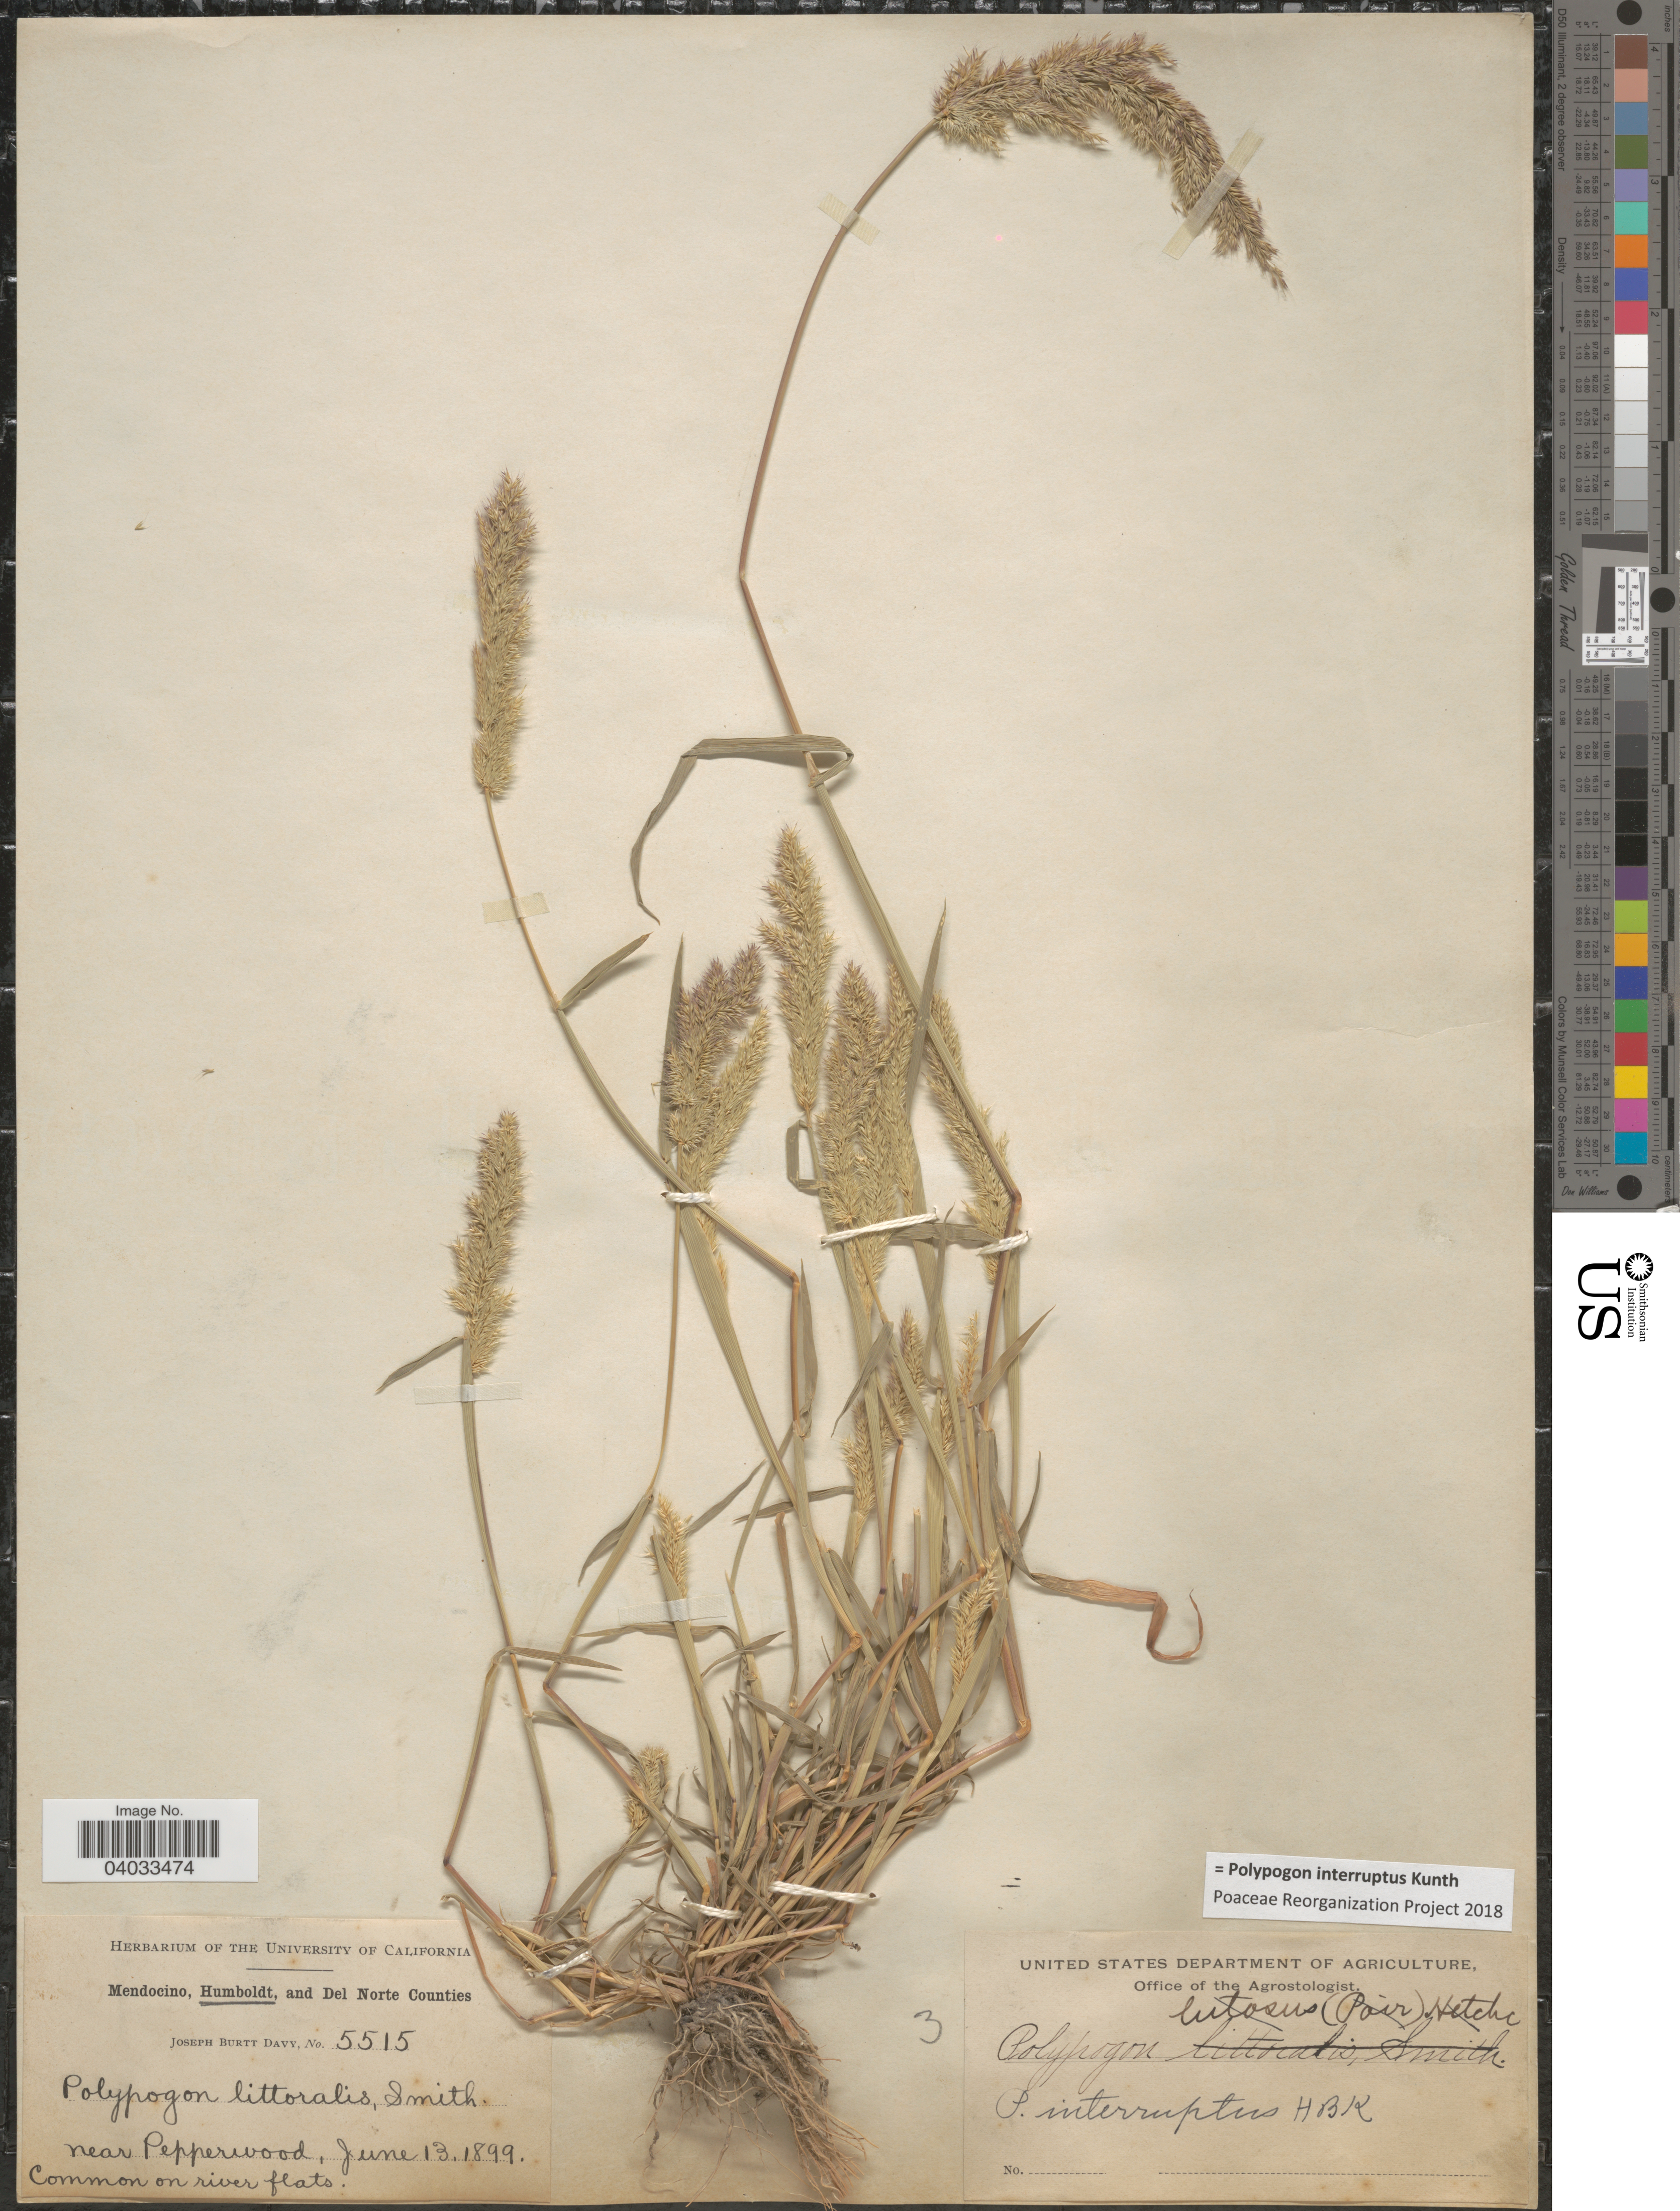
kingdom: Plantae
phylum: Tracheophyta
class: Liliopsida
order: Poales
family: Poaceae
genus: Polypogon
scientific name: Polypogon interruptus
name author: Kunth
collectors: J. Burtt Davy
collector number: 5515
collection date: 1899-06-13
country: United States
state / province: California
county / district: Mendocino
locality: Mendocino, Humboldt, and Del Norte Counties. Near Pepperwood.